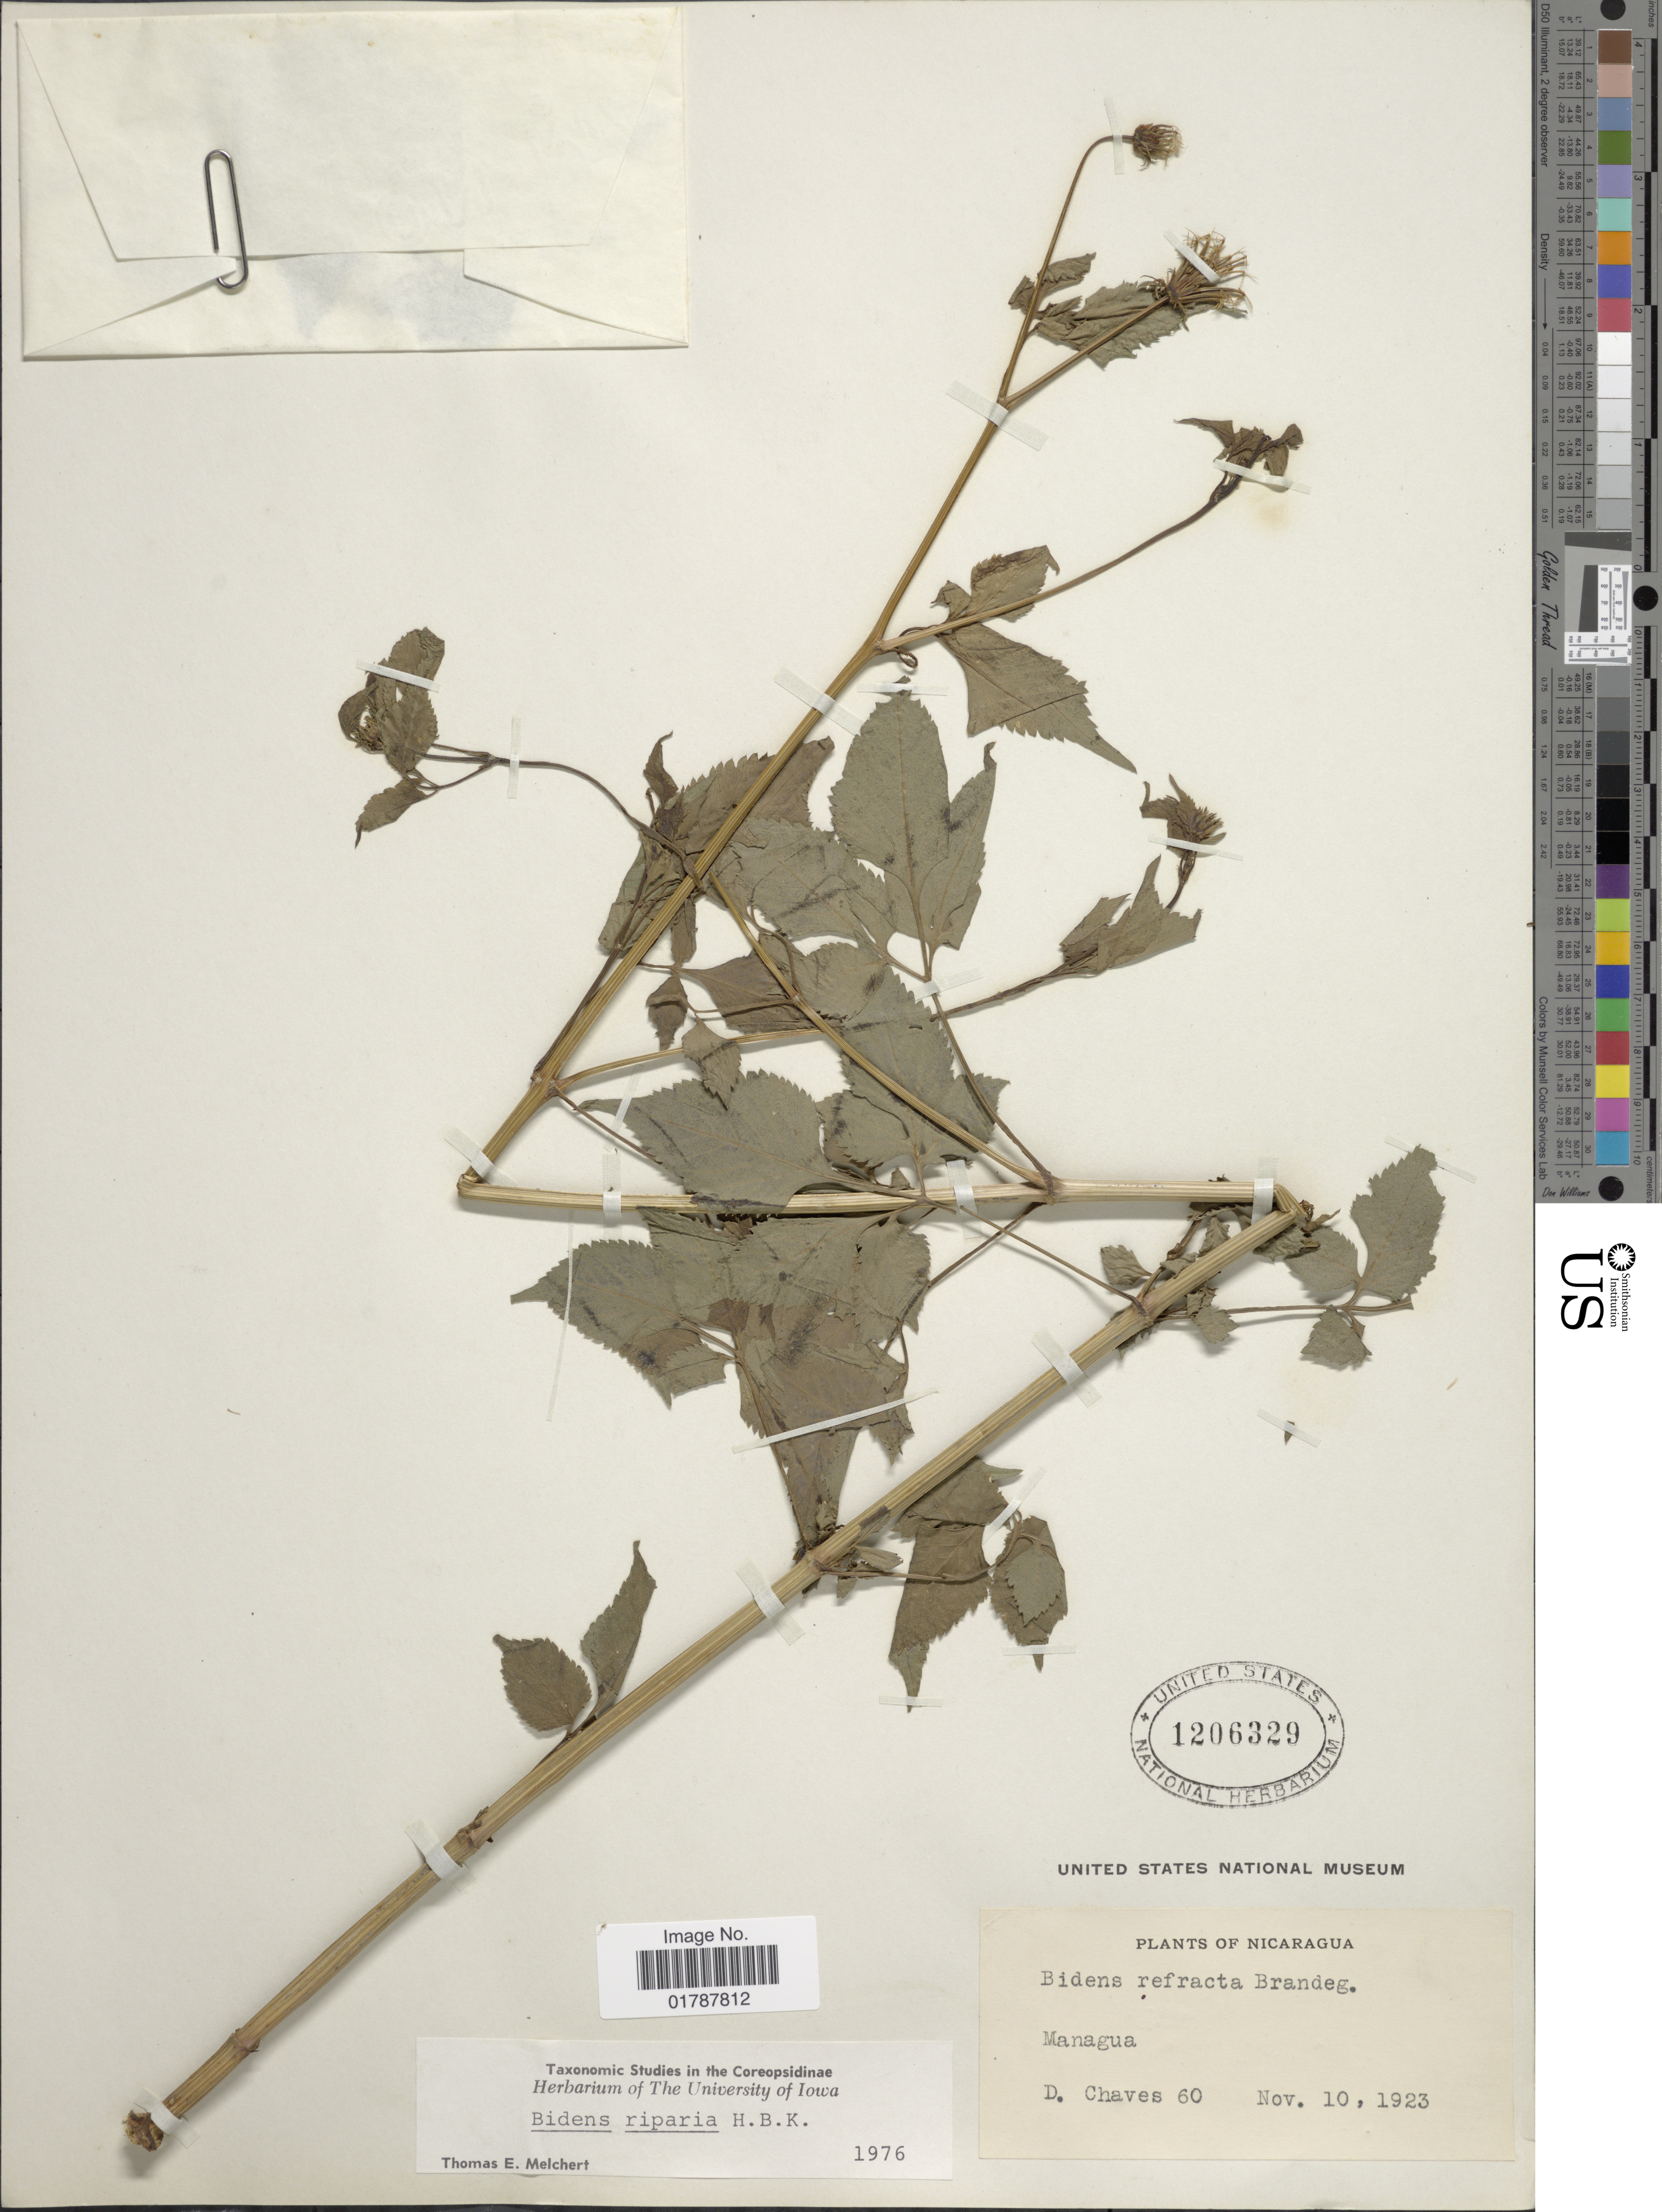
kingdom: Plantae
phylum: Tracheophyta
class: Magnoliopsida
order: Asterales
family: Asteraceae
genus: Bidens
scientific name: Bidens riparia var. refracta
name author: (Brandegee) O.E. Schulz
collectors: D. Chaves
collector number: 60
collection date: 1923-11-10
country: Nicaragua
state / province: Managua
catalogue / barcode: US 1206329